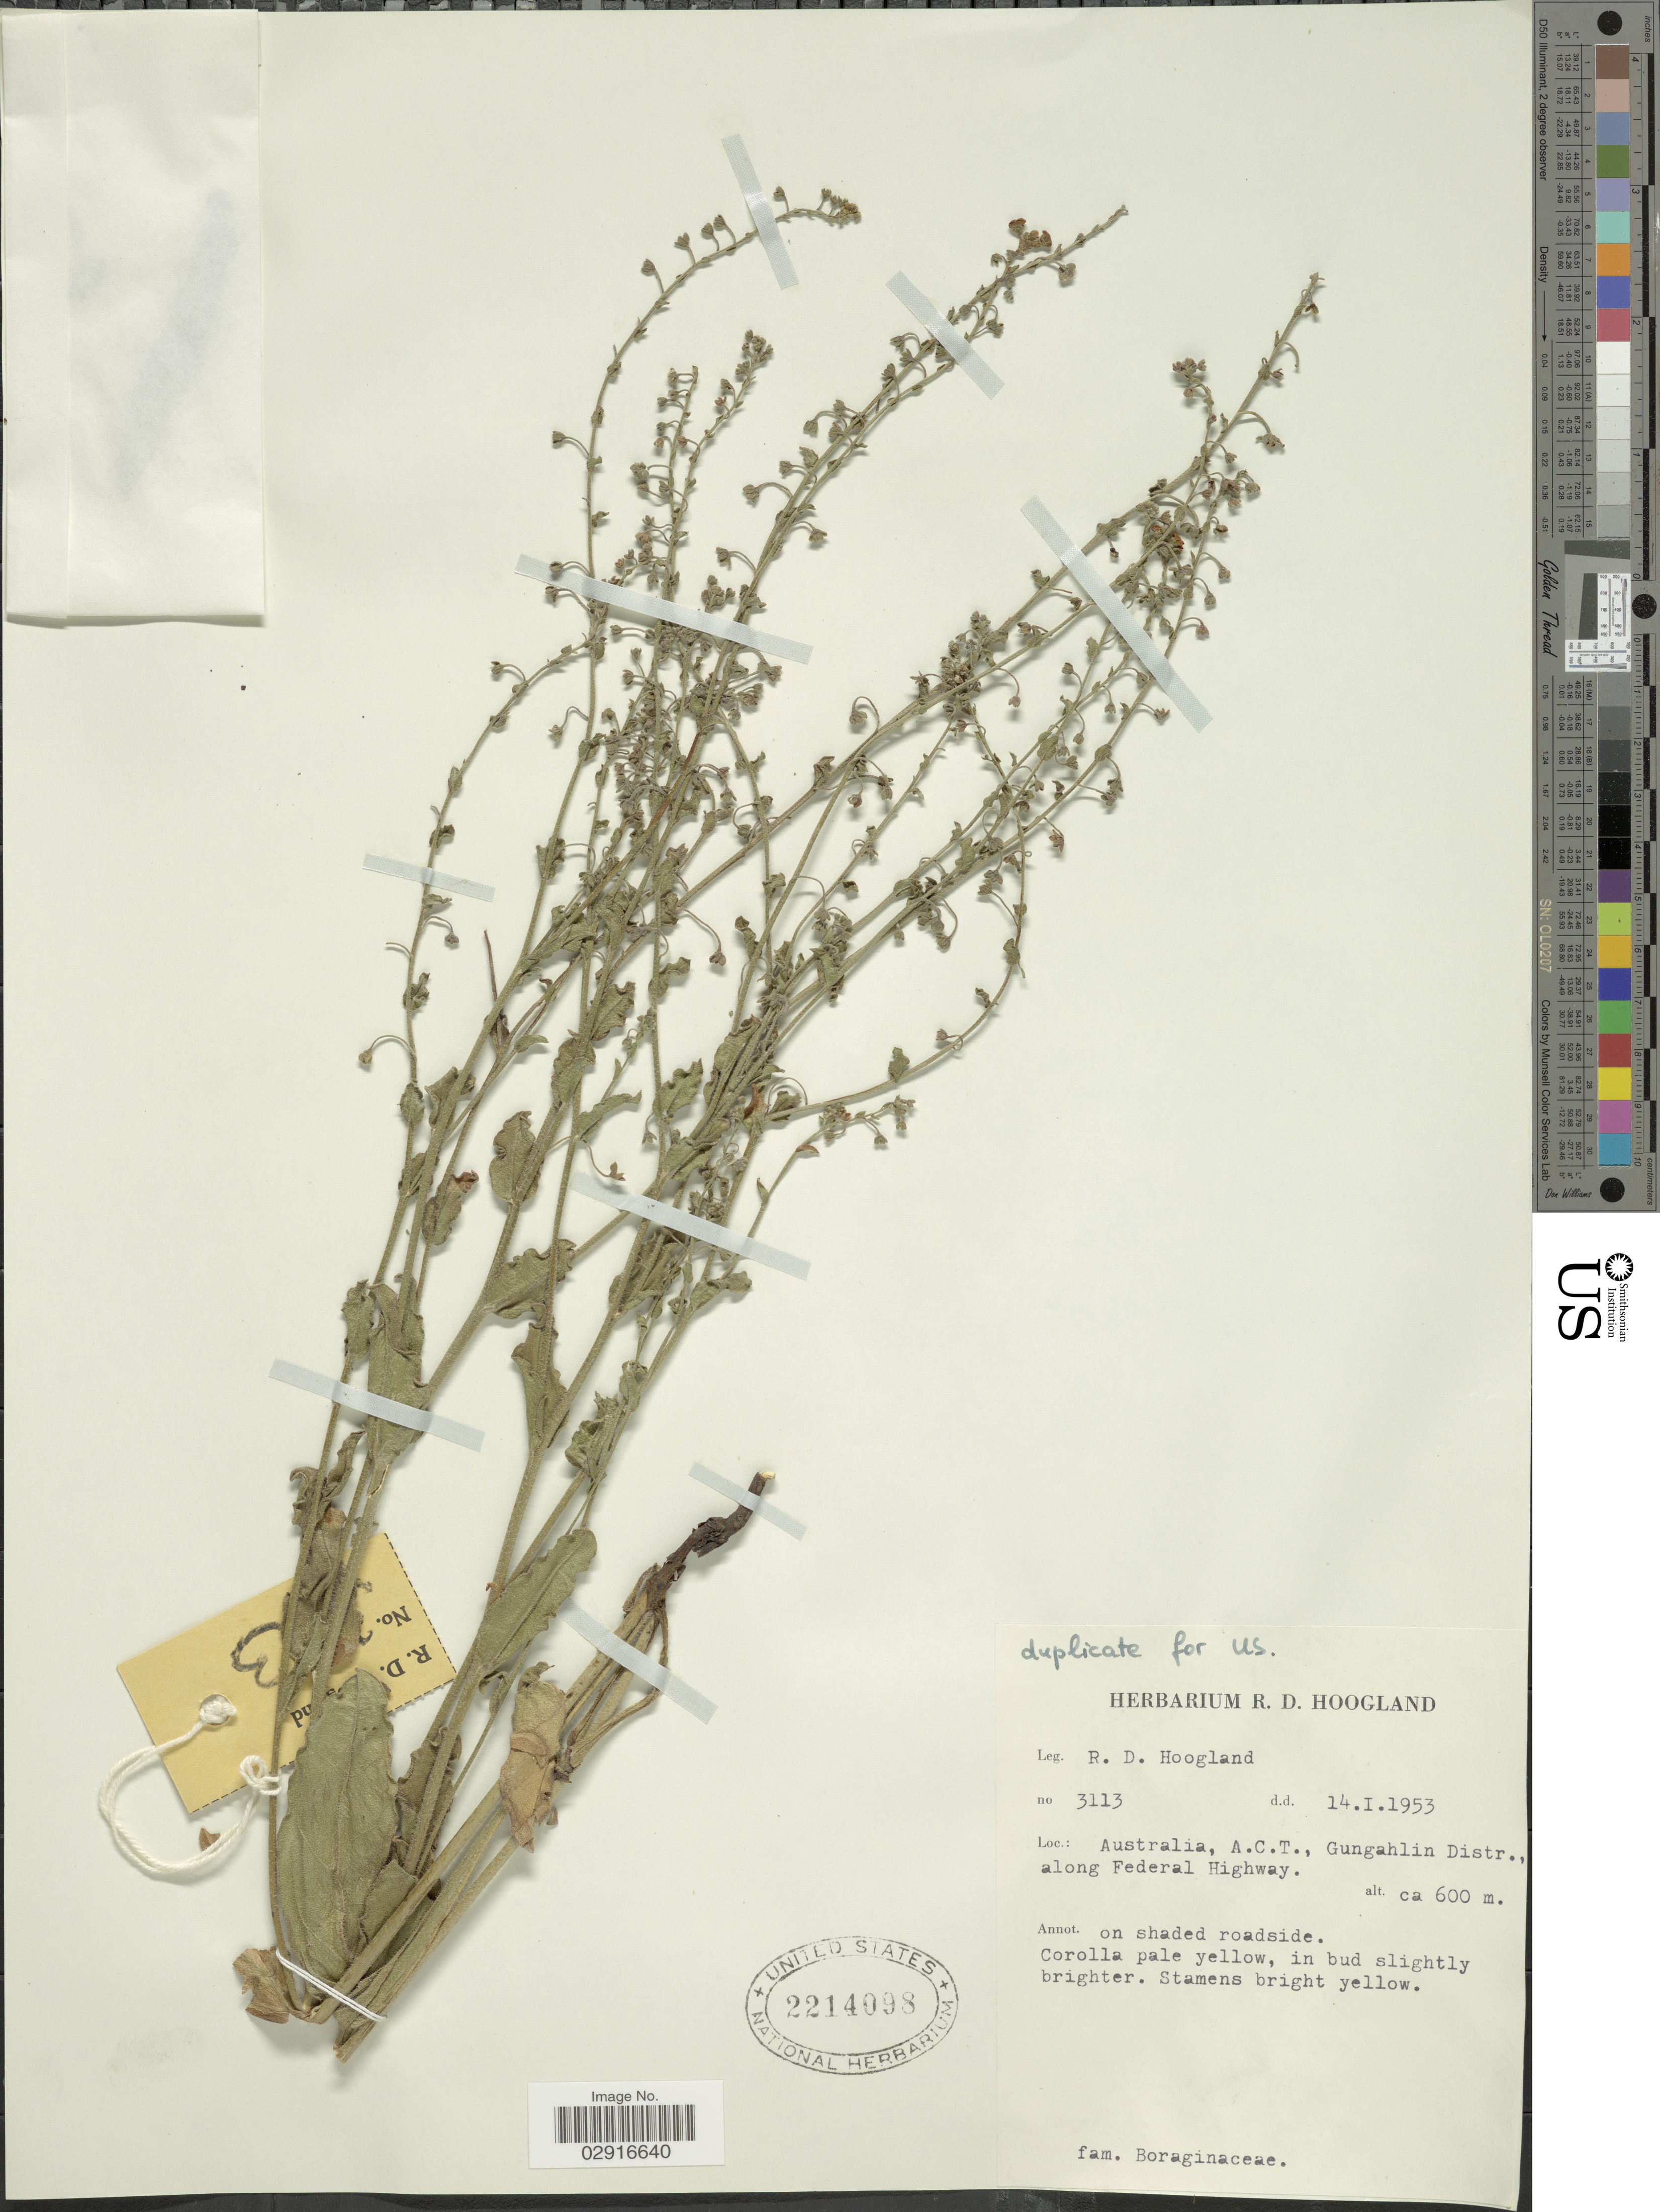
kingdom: Plantae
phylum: Tracheophyta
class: Magnoliopsida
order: Boraginales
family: Boraginaceae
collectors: R. D. Hoogland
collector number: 3113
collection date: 1953-01-14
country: Australia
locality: A. C. T., Gungahlin Distr., along Federal Highway.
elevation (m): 600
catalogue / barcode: US 2214098